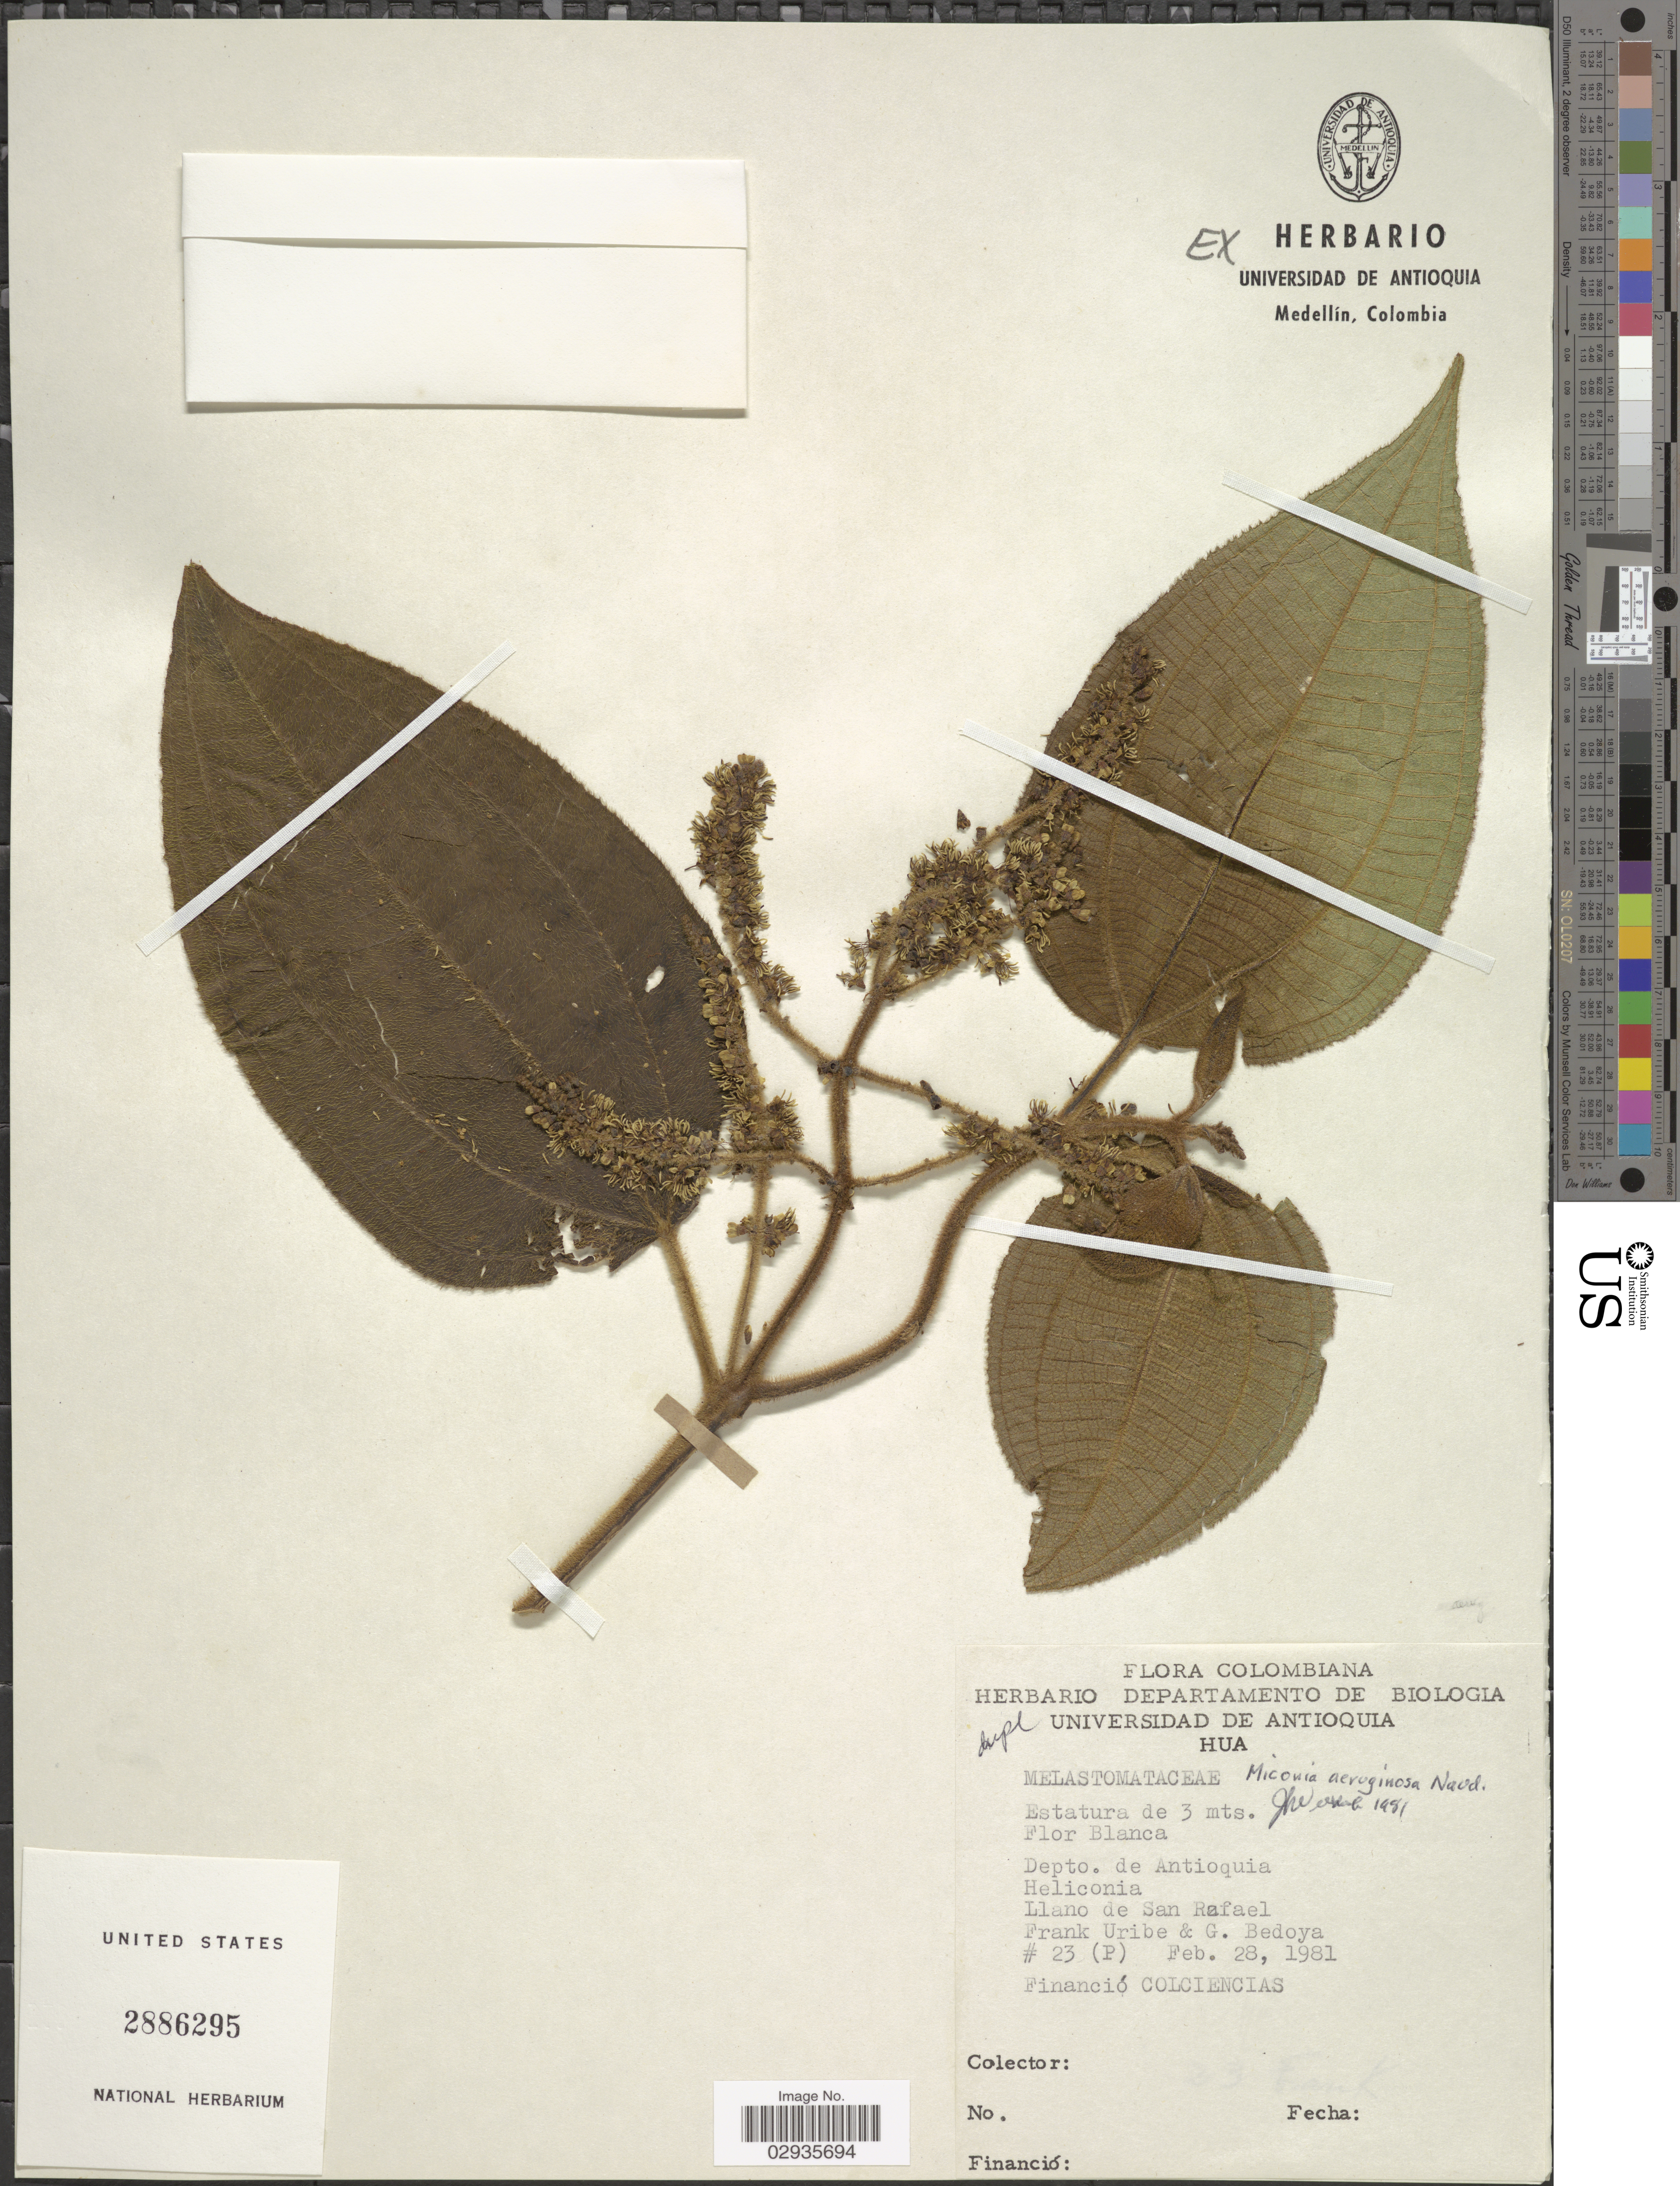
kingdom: Plantae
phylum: Tracheophyta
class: Magnoliopsida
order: Myrtales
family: Melastomataceae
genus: Miconia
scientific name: Miconia aeruginosa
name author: Naudin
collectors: F. Uribe & G. Bedoya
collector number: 23 (P)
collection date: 1981-02-28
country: Colombia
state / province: Antioquia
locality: Depto. de Antioquia. Llano de San Rafael.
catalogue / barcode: US 2886295